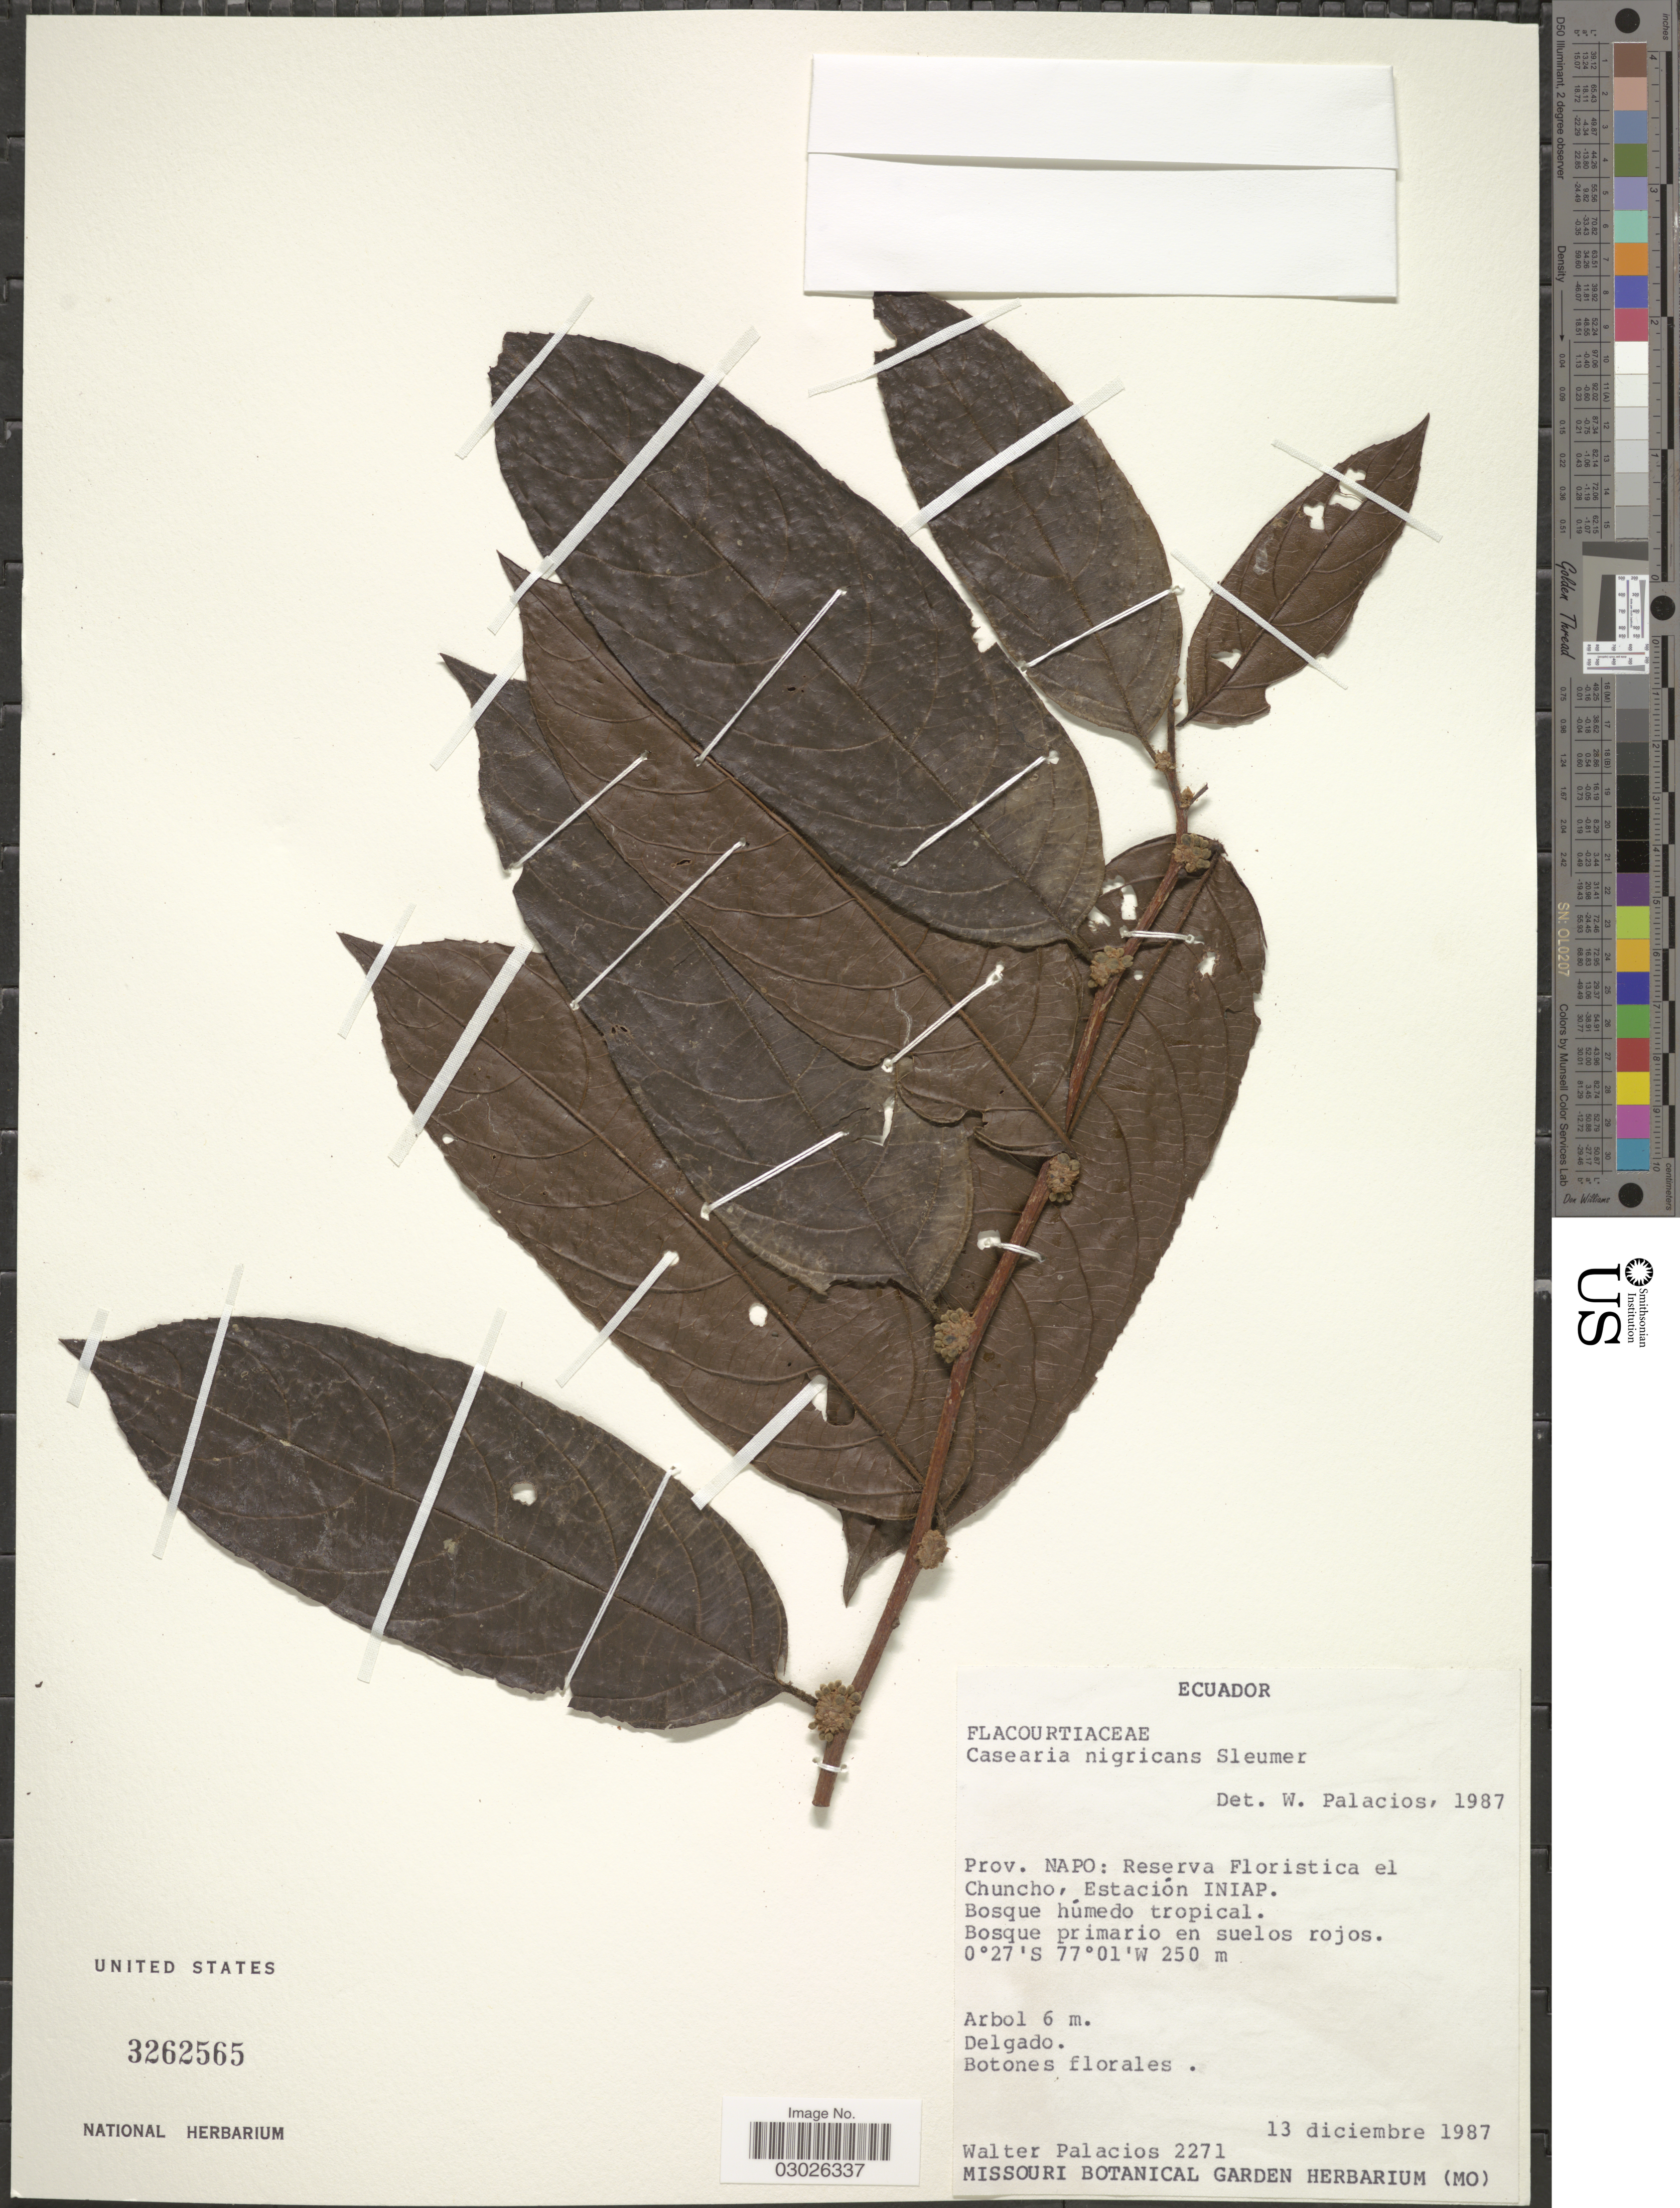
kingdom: Plantae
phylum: Tracheophyta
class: Magnoliopsida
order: Malpighiales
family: Salicaceae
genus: Casearia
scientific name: Casearia nigricans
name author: Sleumer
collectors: W. Palacios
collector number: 2271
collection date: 1987-12-13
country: Ecuador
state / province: Napo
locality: Prov. Napo: Reserva Floristica el Chuncho, Estacion INIAP.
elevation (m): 250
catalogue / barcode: US 3262565